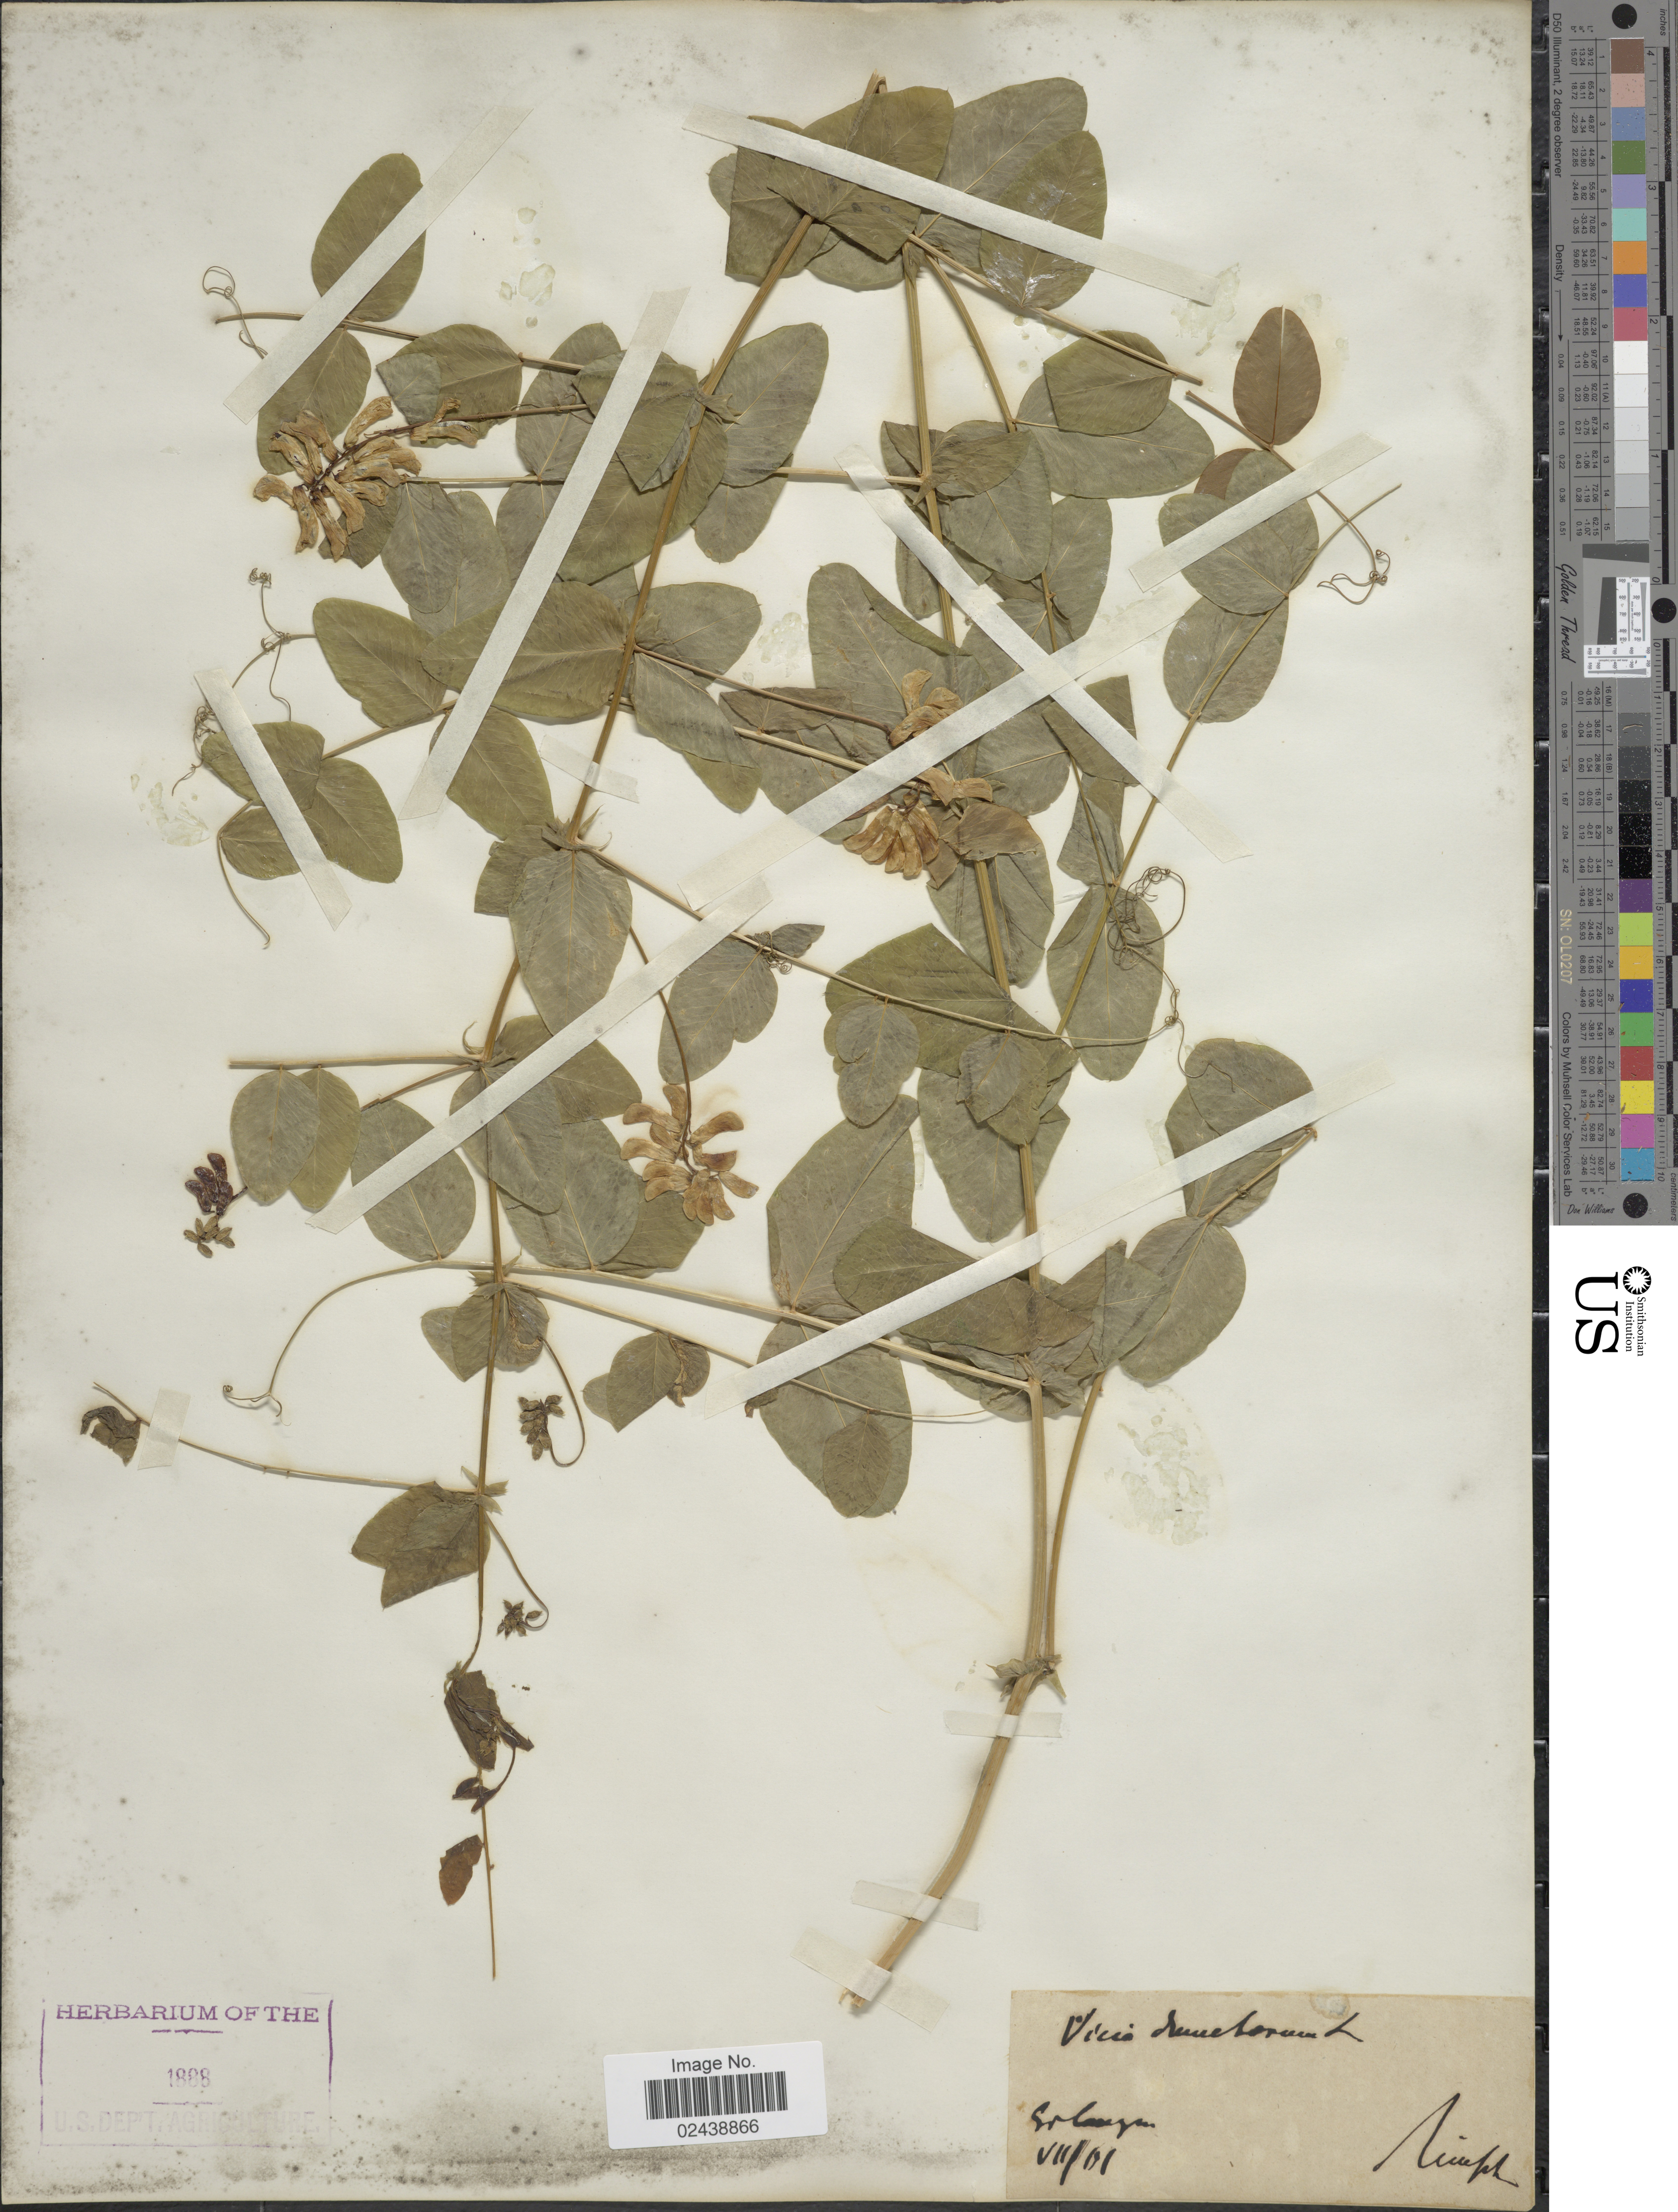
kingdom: Plantae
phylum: Tracheophyta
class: Magnoliopsida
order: Fabales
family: Fabaceae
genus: Vicia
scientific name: Vicia dumetorum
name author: L.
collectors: Reinsch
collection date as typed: Transcribed d/m/y: /7/1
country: Germany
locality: Erlangen